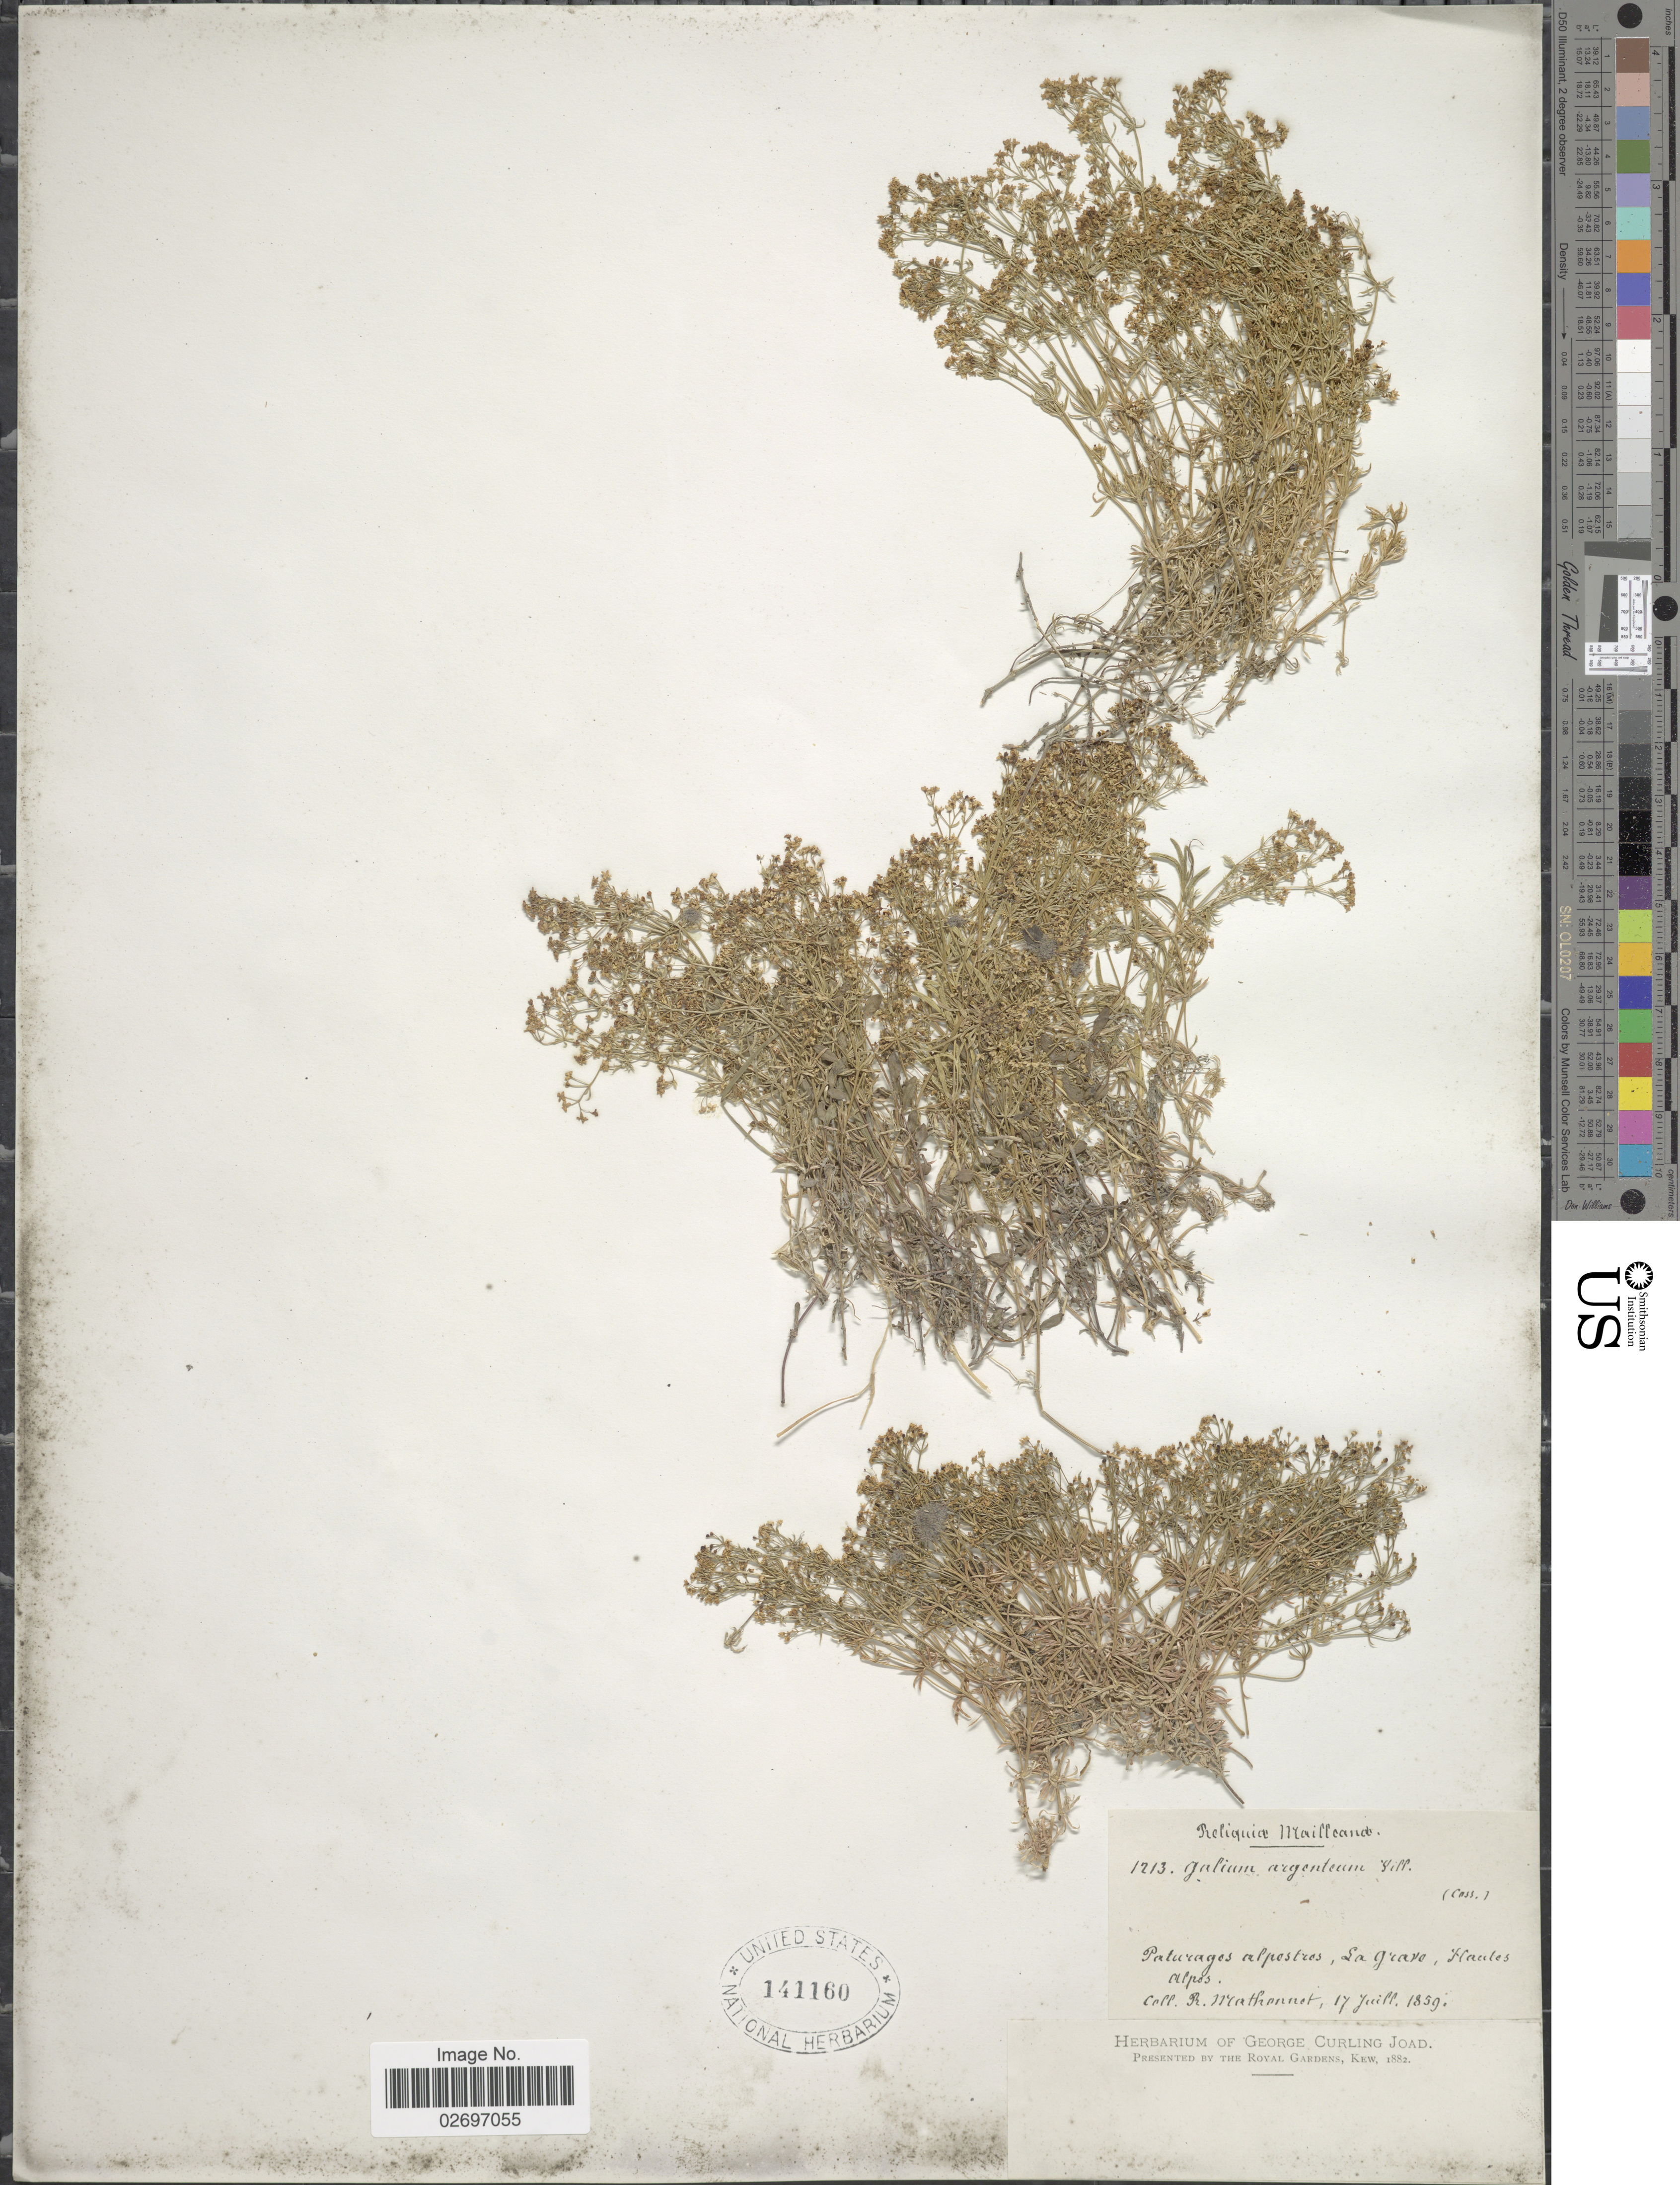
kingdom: Plantae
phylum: Tracheophyta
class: Magnoliopsida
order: Gentianales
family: Rubiaceae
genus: Galium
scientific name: Galium argenteum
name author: Vill.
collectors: R. Mathonnet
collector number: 1213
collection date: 1859-07-17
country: France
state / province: Provence-Alpes-Côte d'Azur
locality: Paturages alpostres, La Grave, Haules Alpes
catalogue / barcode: US 141160